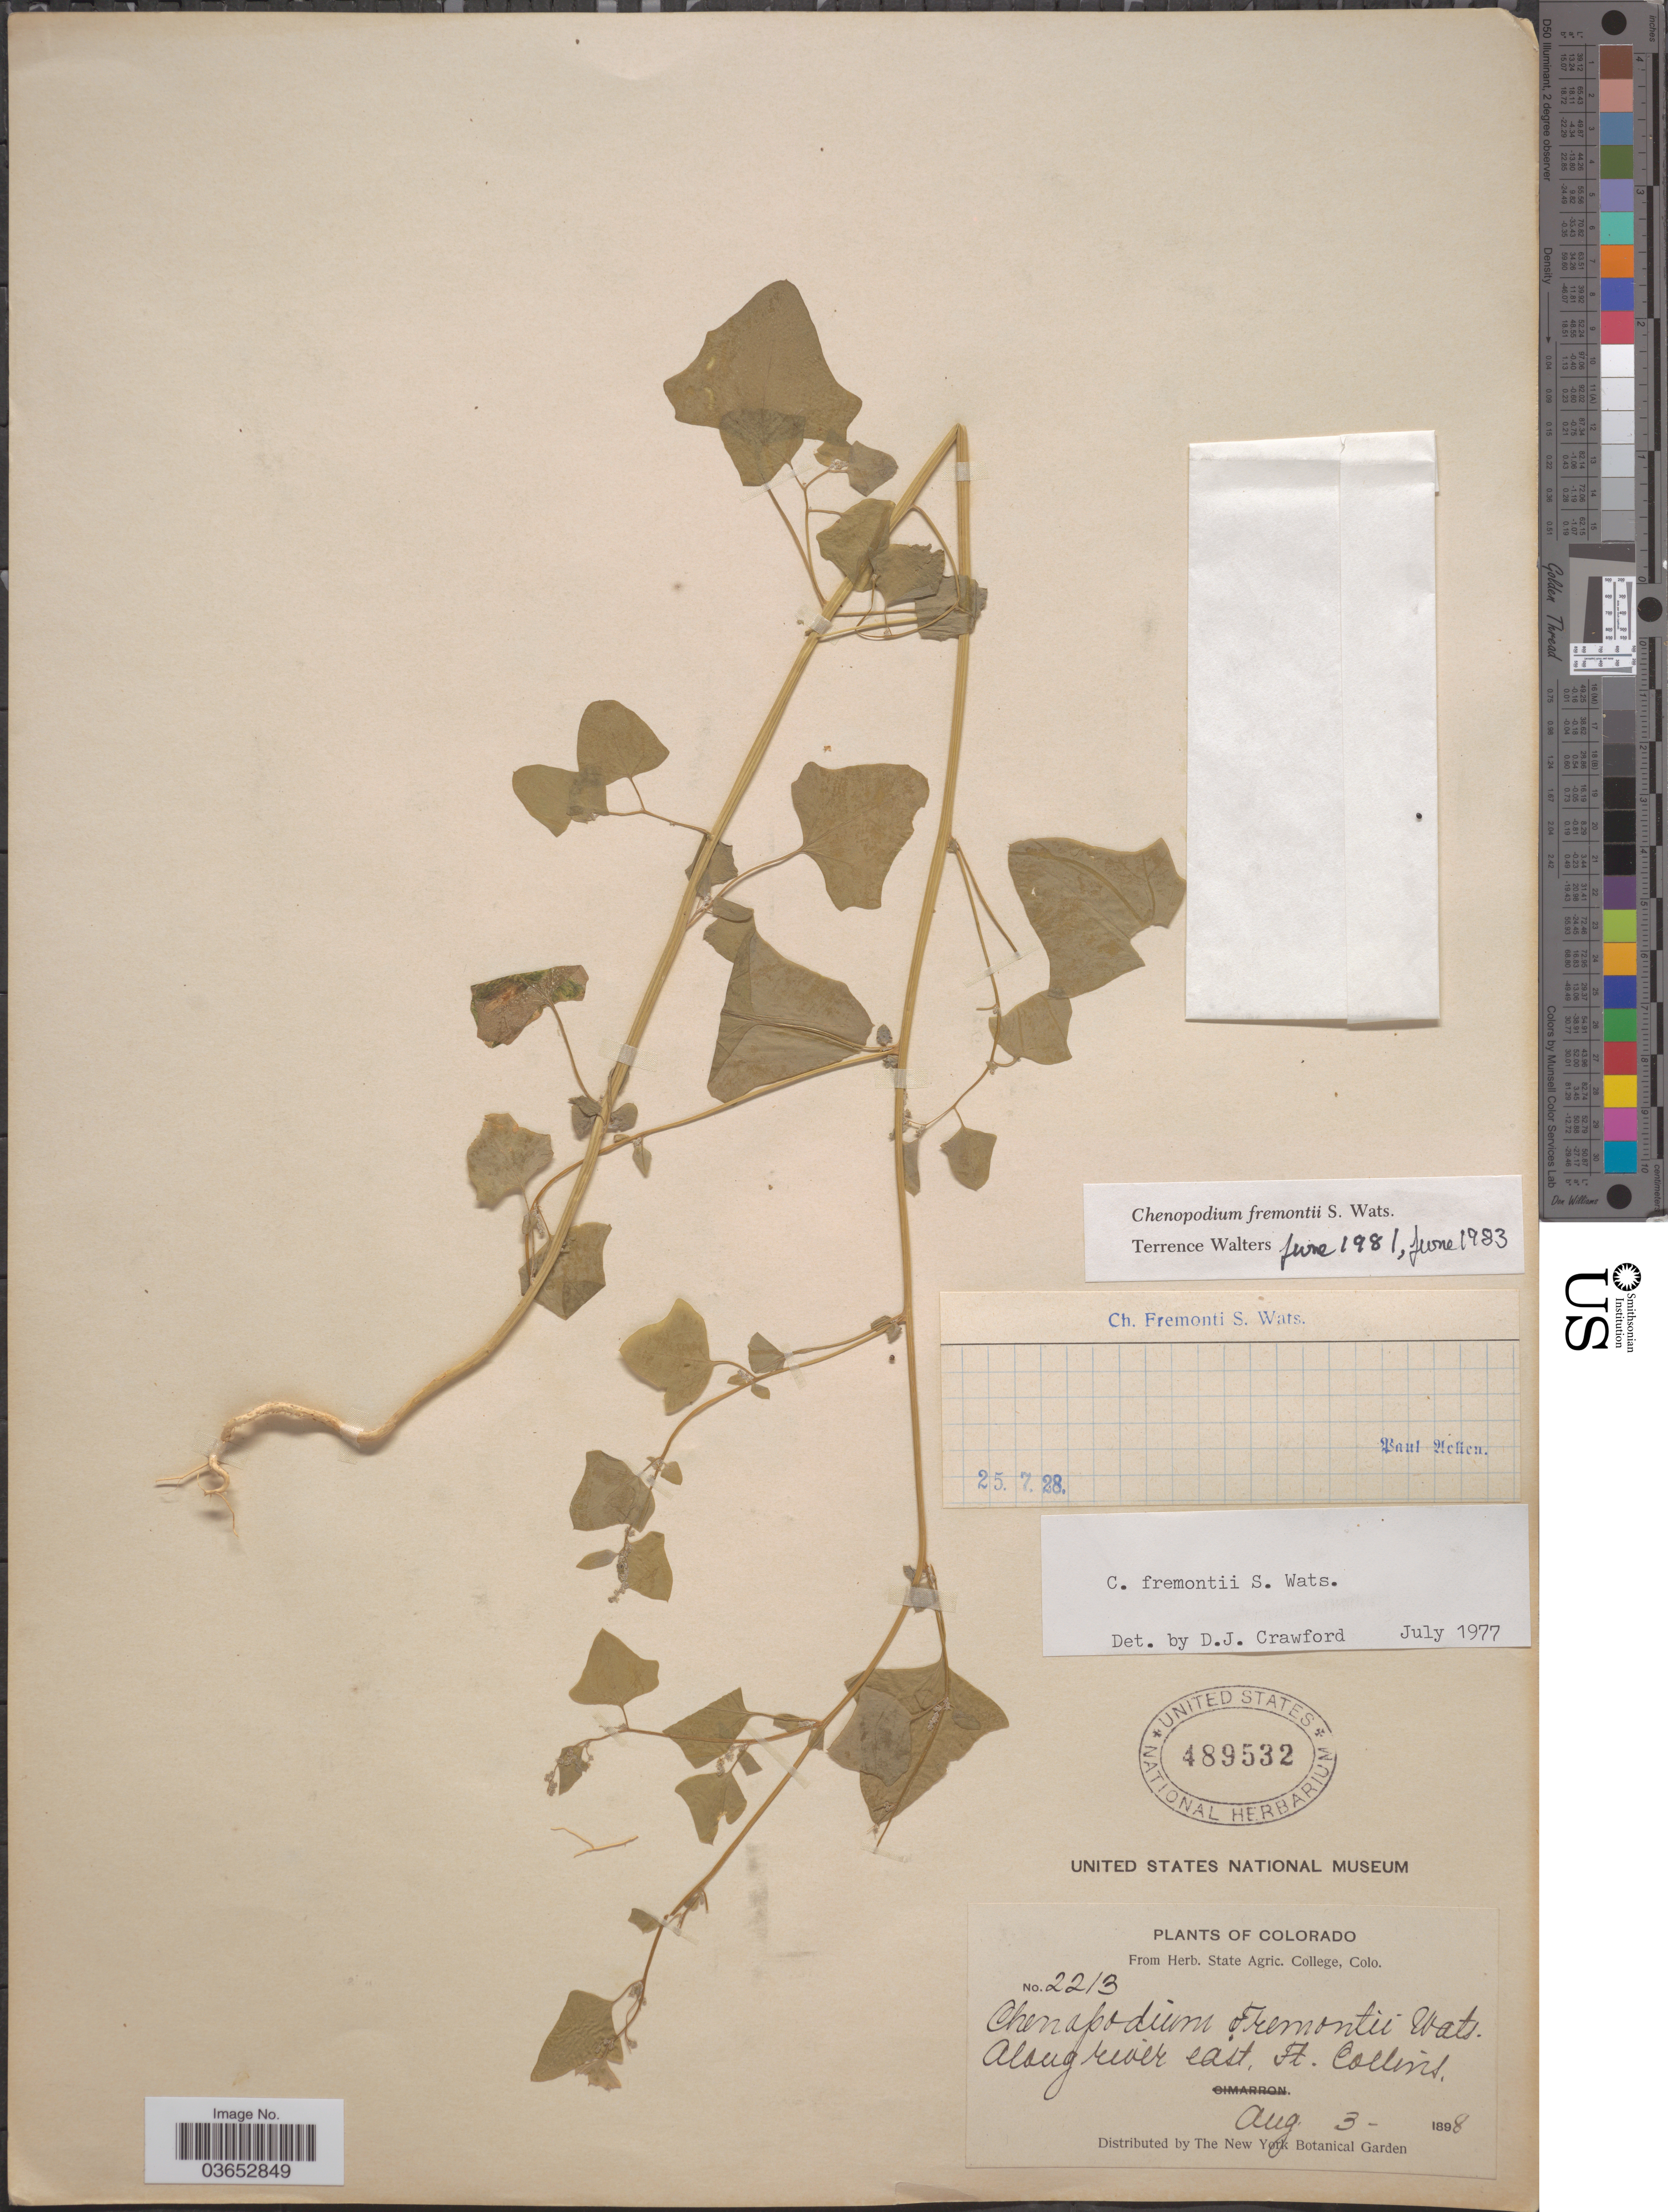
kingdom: Plantae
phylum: Tracheophyta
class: Magnoliopsida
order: Caryophyllales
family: Amaranthaceae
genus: Chenopodium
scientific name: Chenopodium fremontii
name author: S. Watson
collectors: ex herb. State Agric. College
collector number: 2213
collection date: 1898-08-03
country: United States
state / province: Colorado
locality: Along river east, Ft. Collins.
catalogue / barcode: US 489532